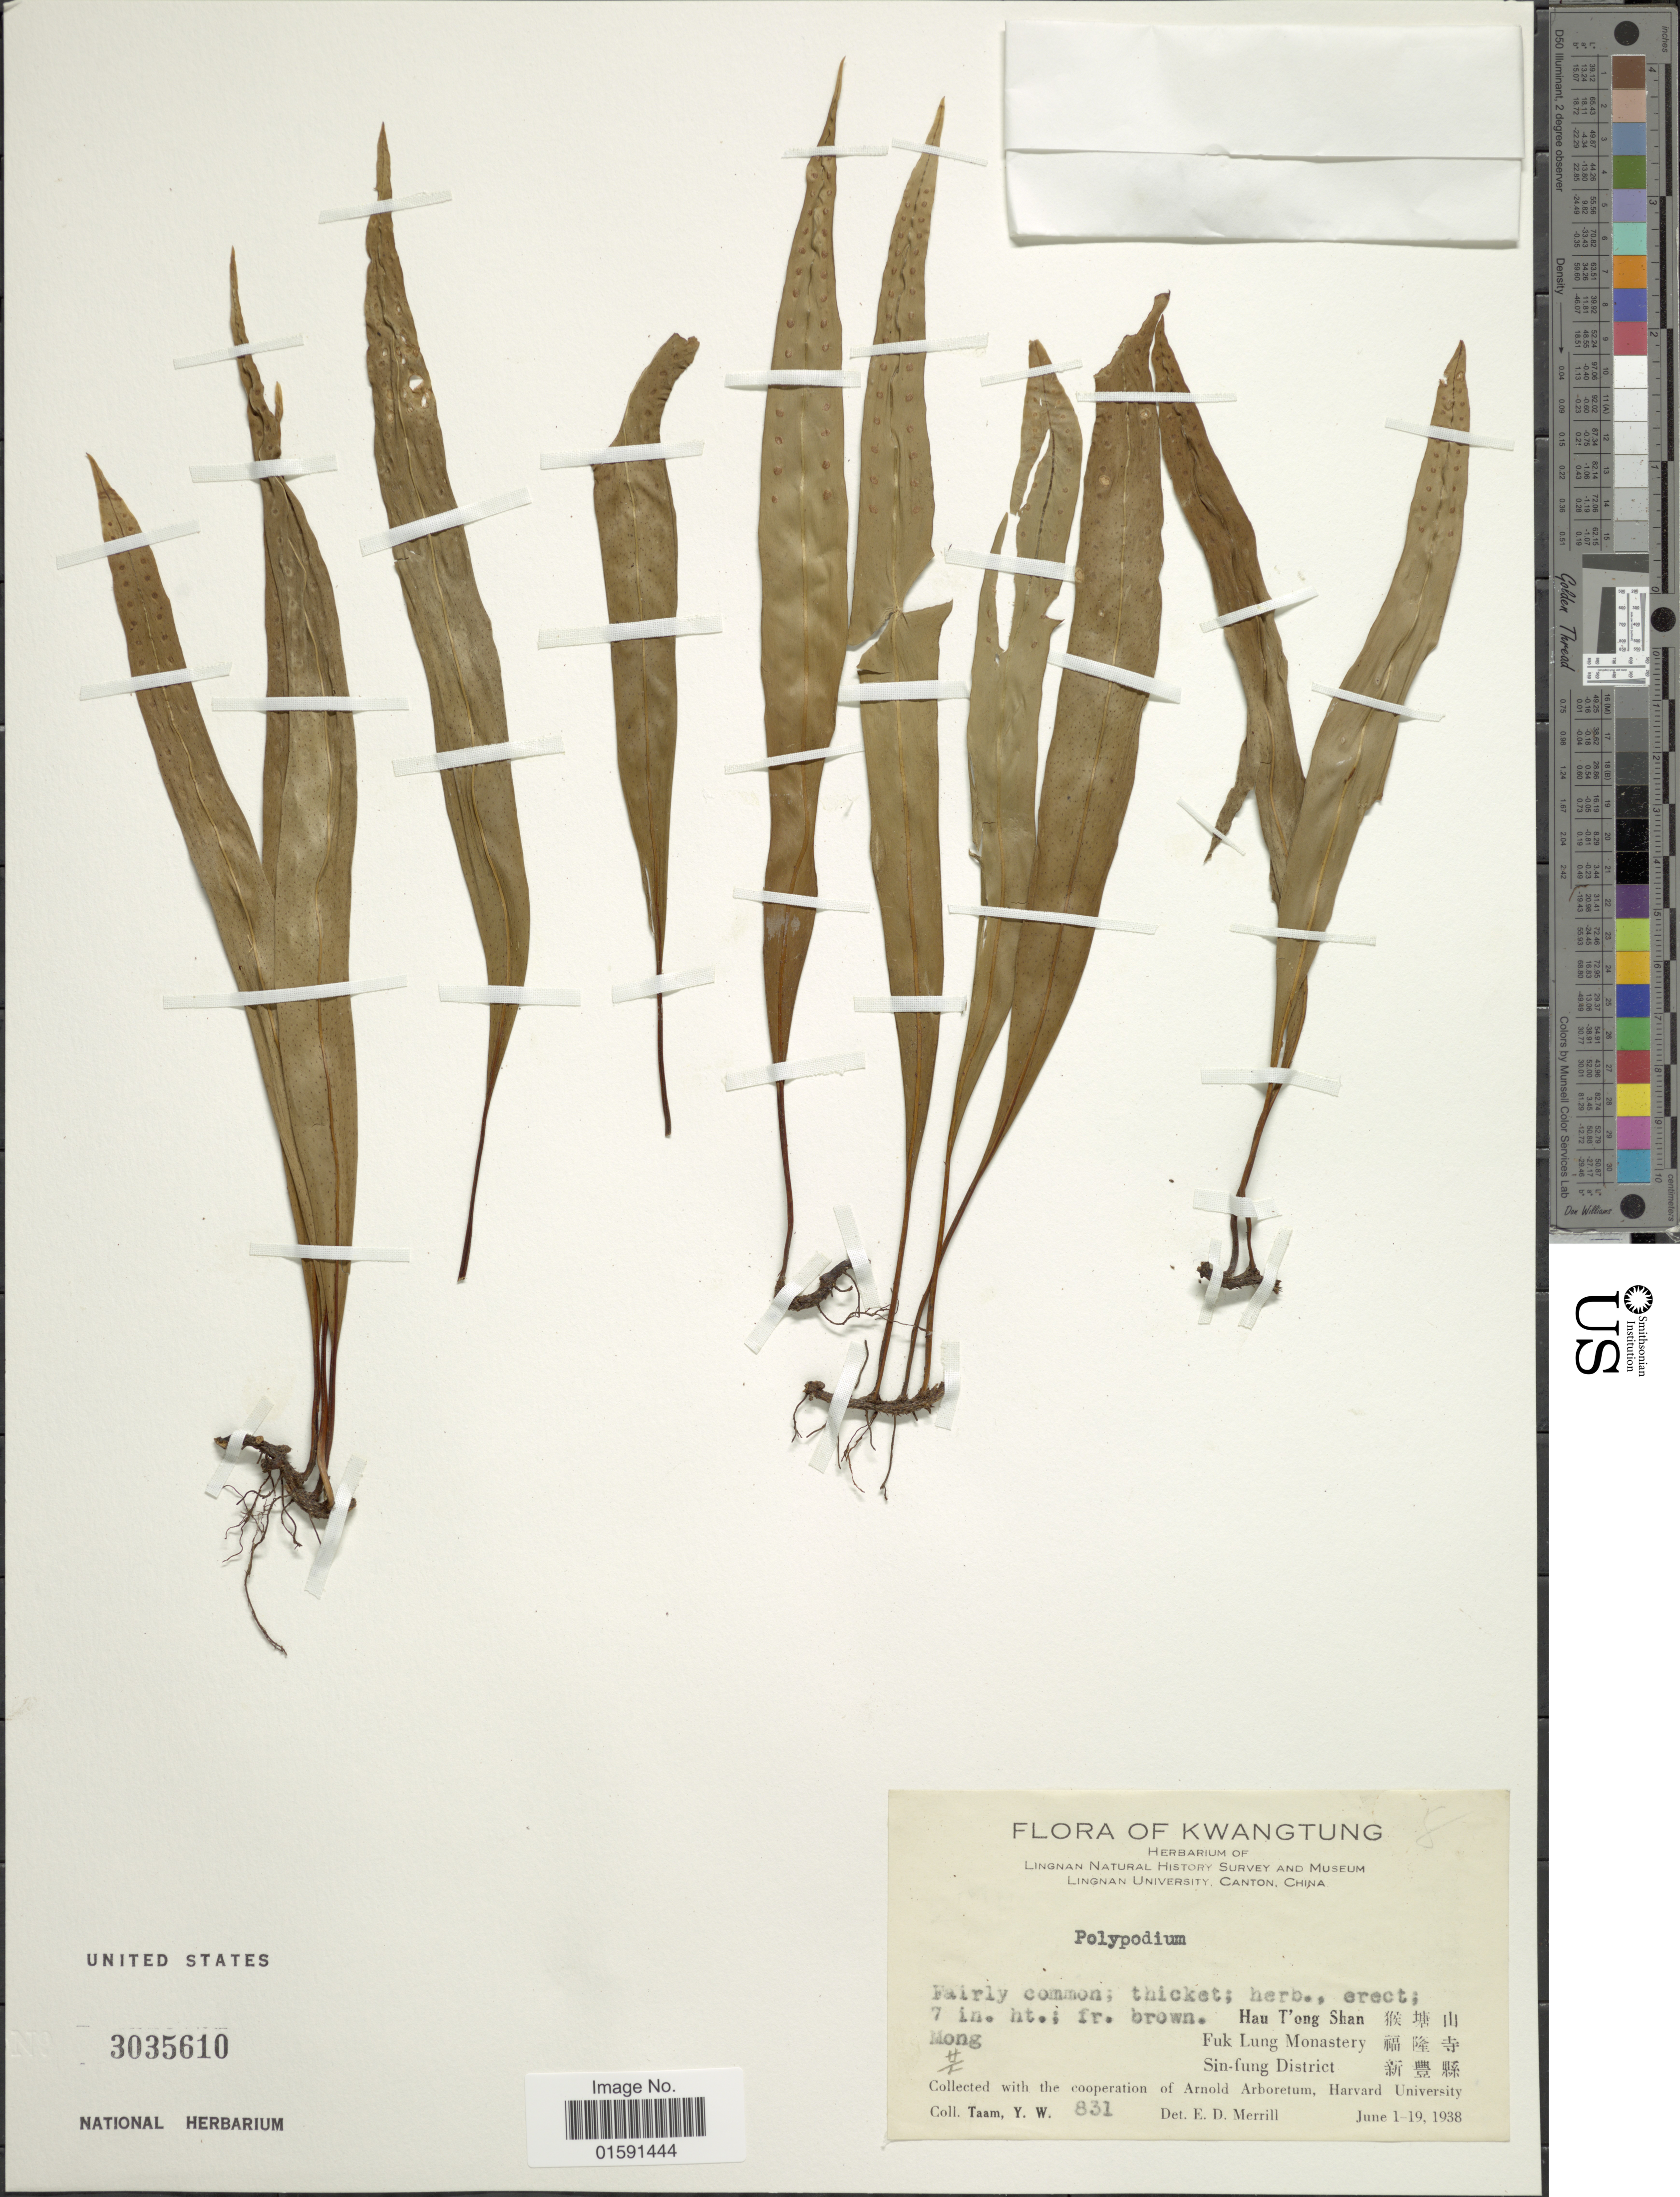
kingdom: Plantae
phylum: Tracheophyta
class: Polypodiopsida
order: Polypodiales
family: Polypodiaceae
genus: Selliguea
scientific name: Selliguea sp.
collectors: Y. W. Taam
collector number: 831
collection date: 1938-06-01/1938-06-19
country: China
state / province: Guangdong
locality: Kwangtung. Hau T'ong Shan, Fuk Lung Monastery, Sin=fung District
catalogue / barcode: US 3035610